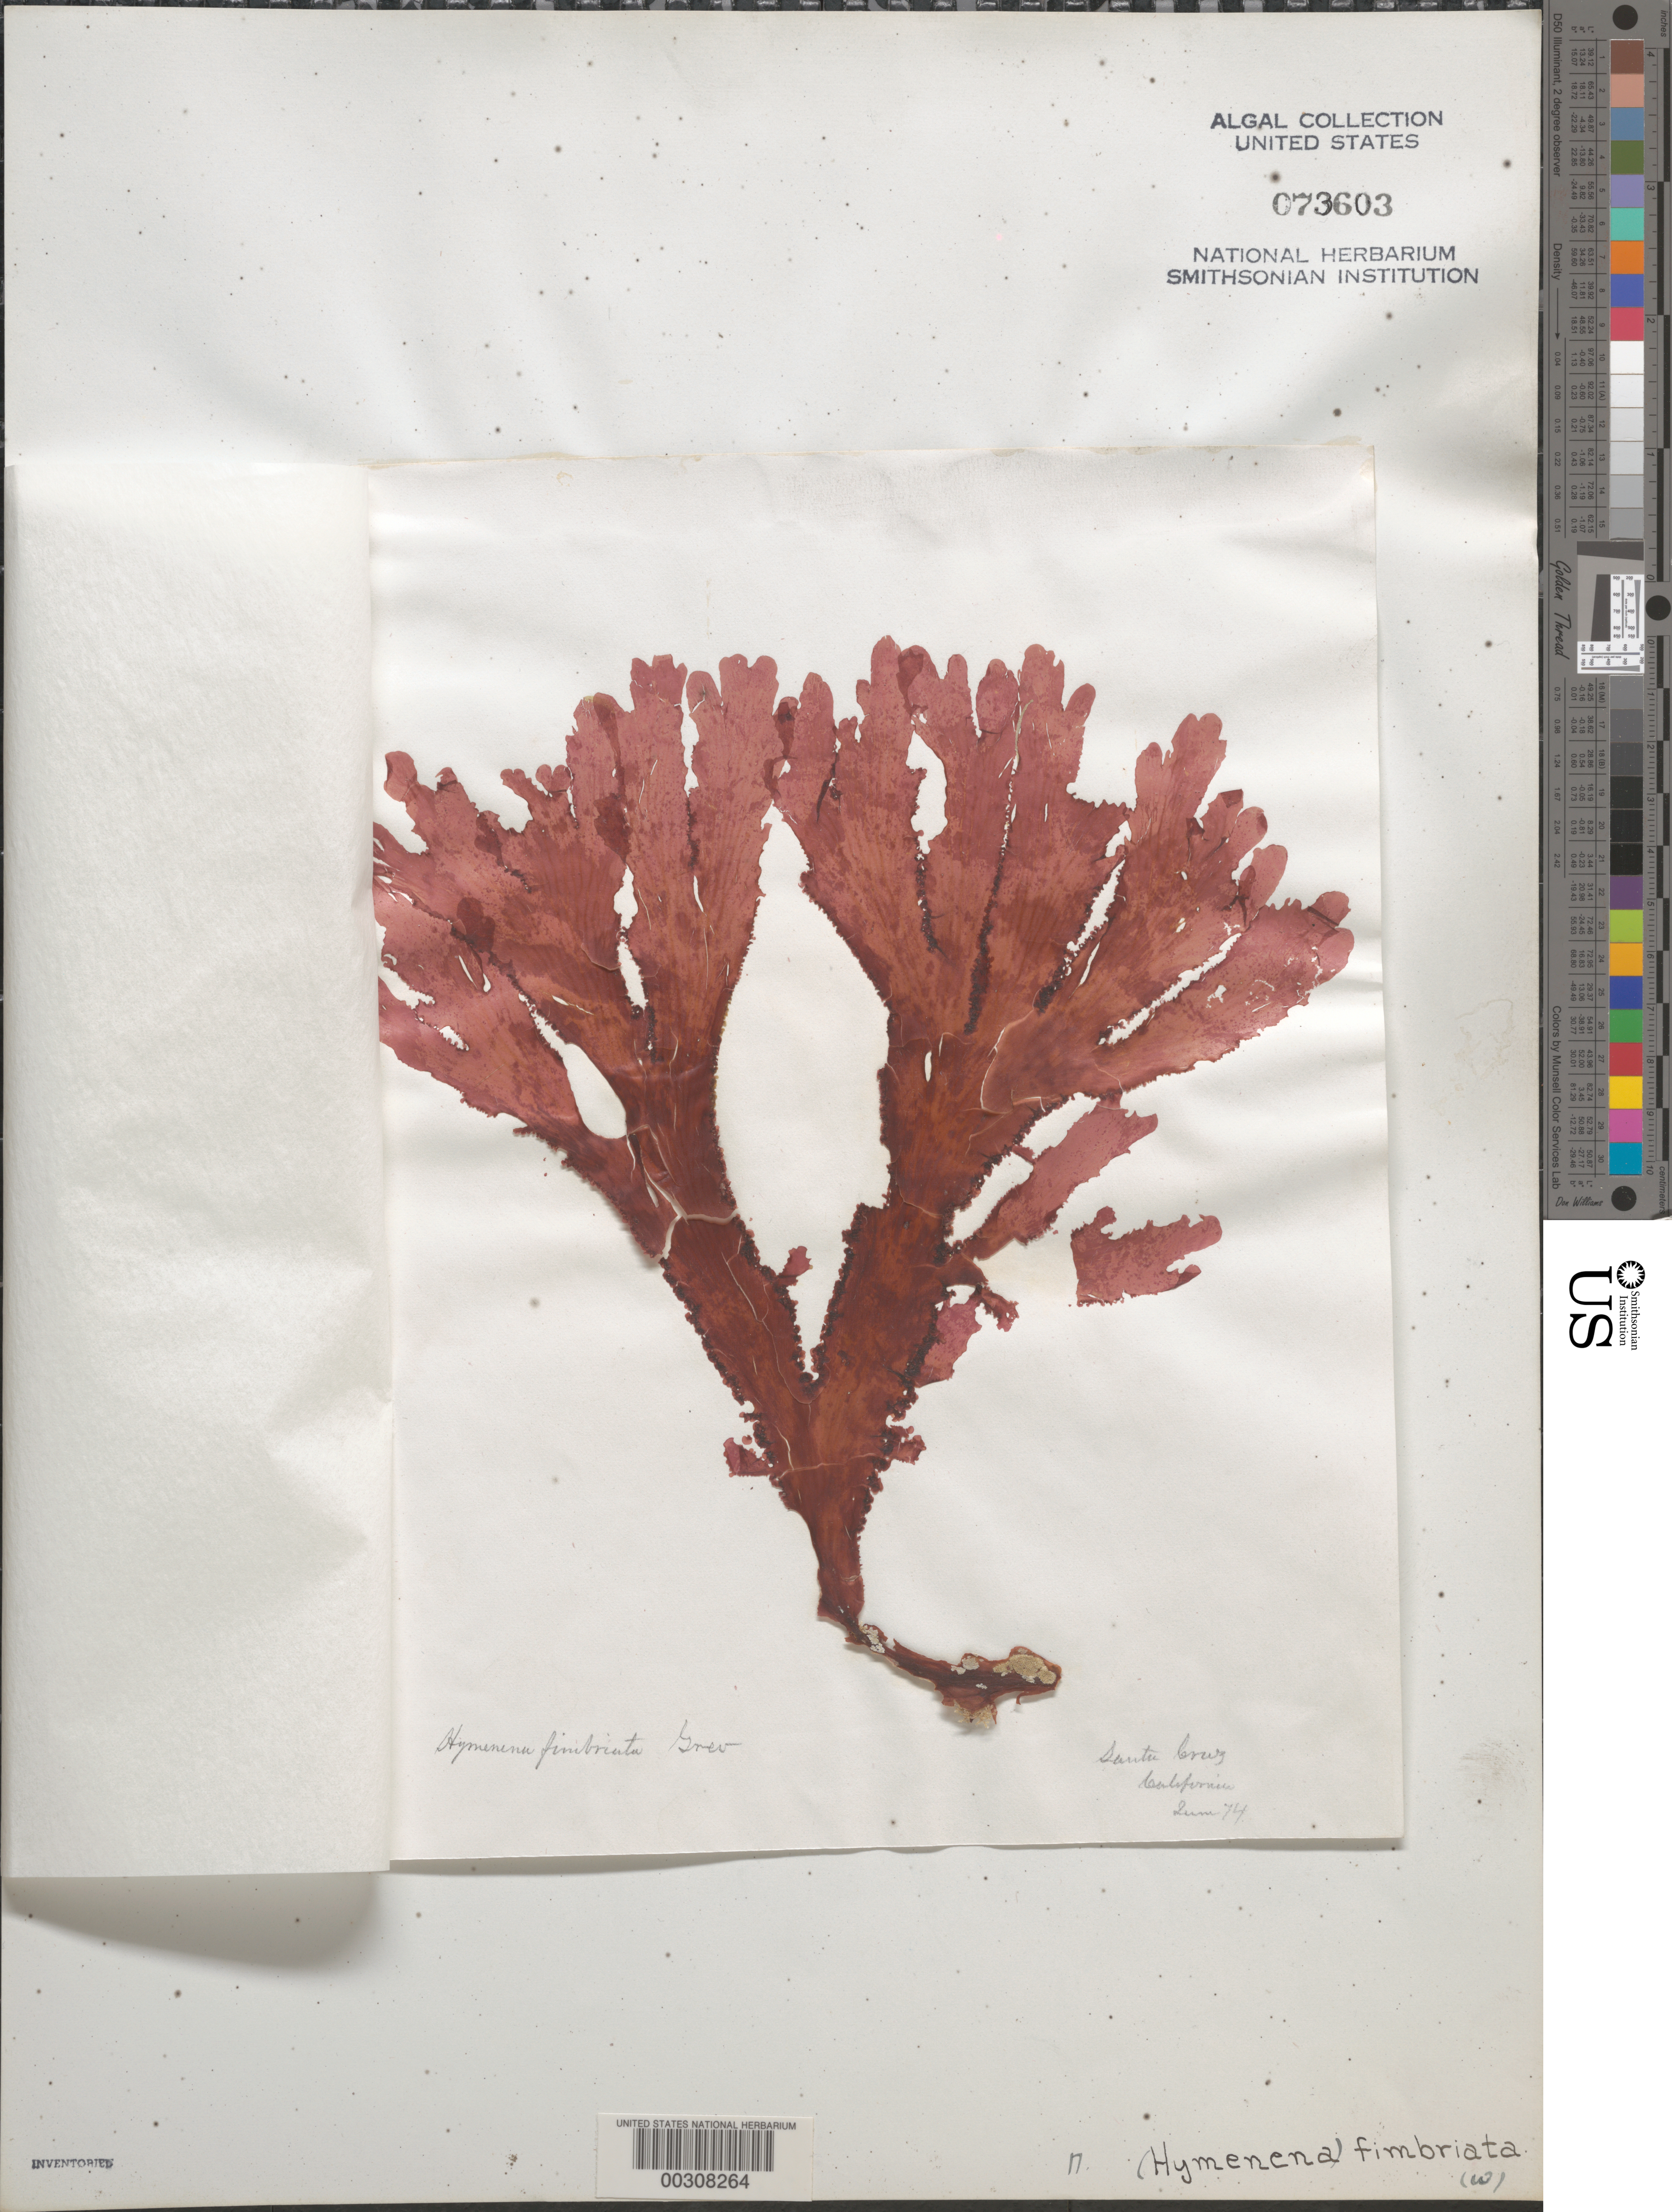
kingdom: Plantae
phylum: Rhodophyta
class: Florideophyceae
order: Ceramiales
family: Delesseriaceae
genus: Cryptopleura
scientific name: Cryptopleura ramosa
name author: (Huds.) L.M. Newton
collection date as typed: Jun 1974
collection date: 1974-06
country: United States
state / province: California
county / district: Santa Cruz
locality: Santa Cruz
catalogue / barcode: US 73603